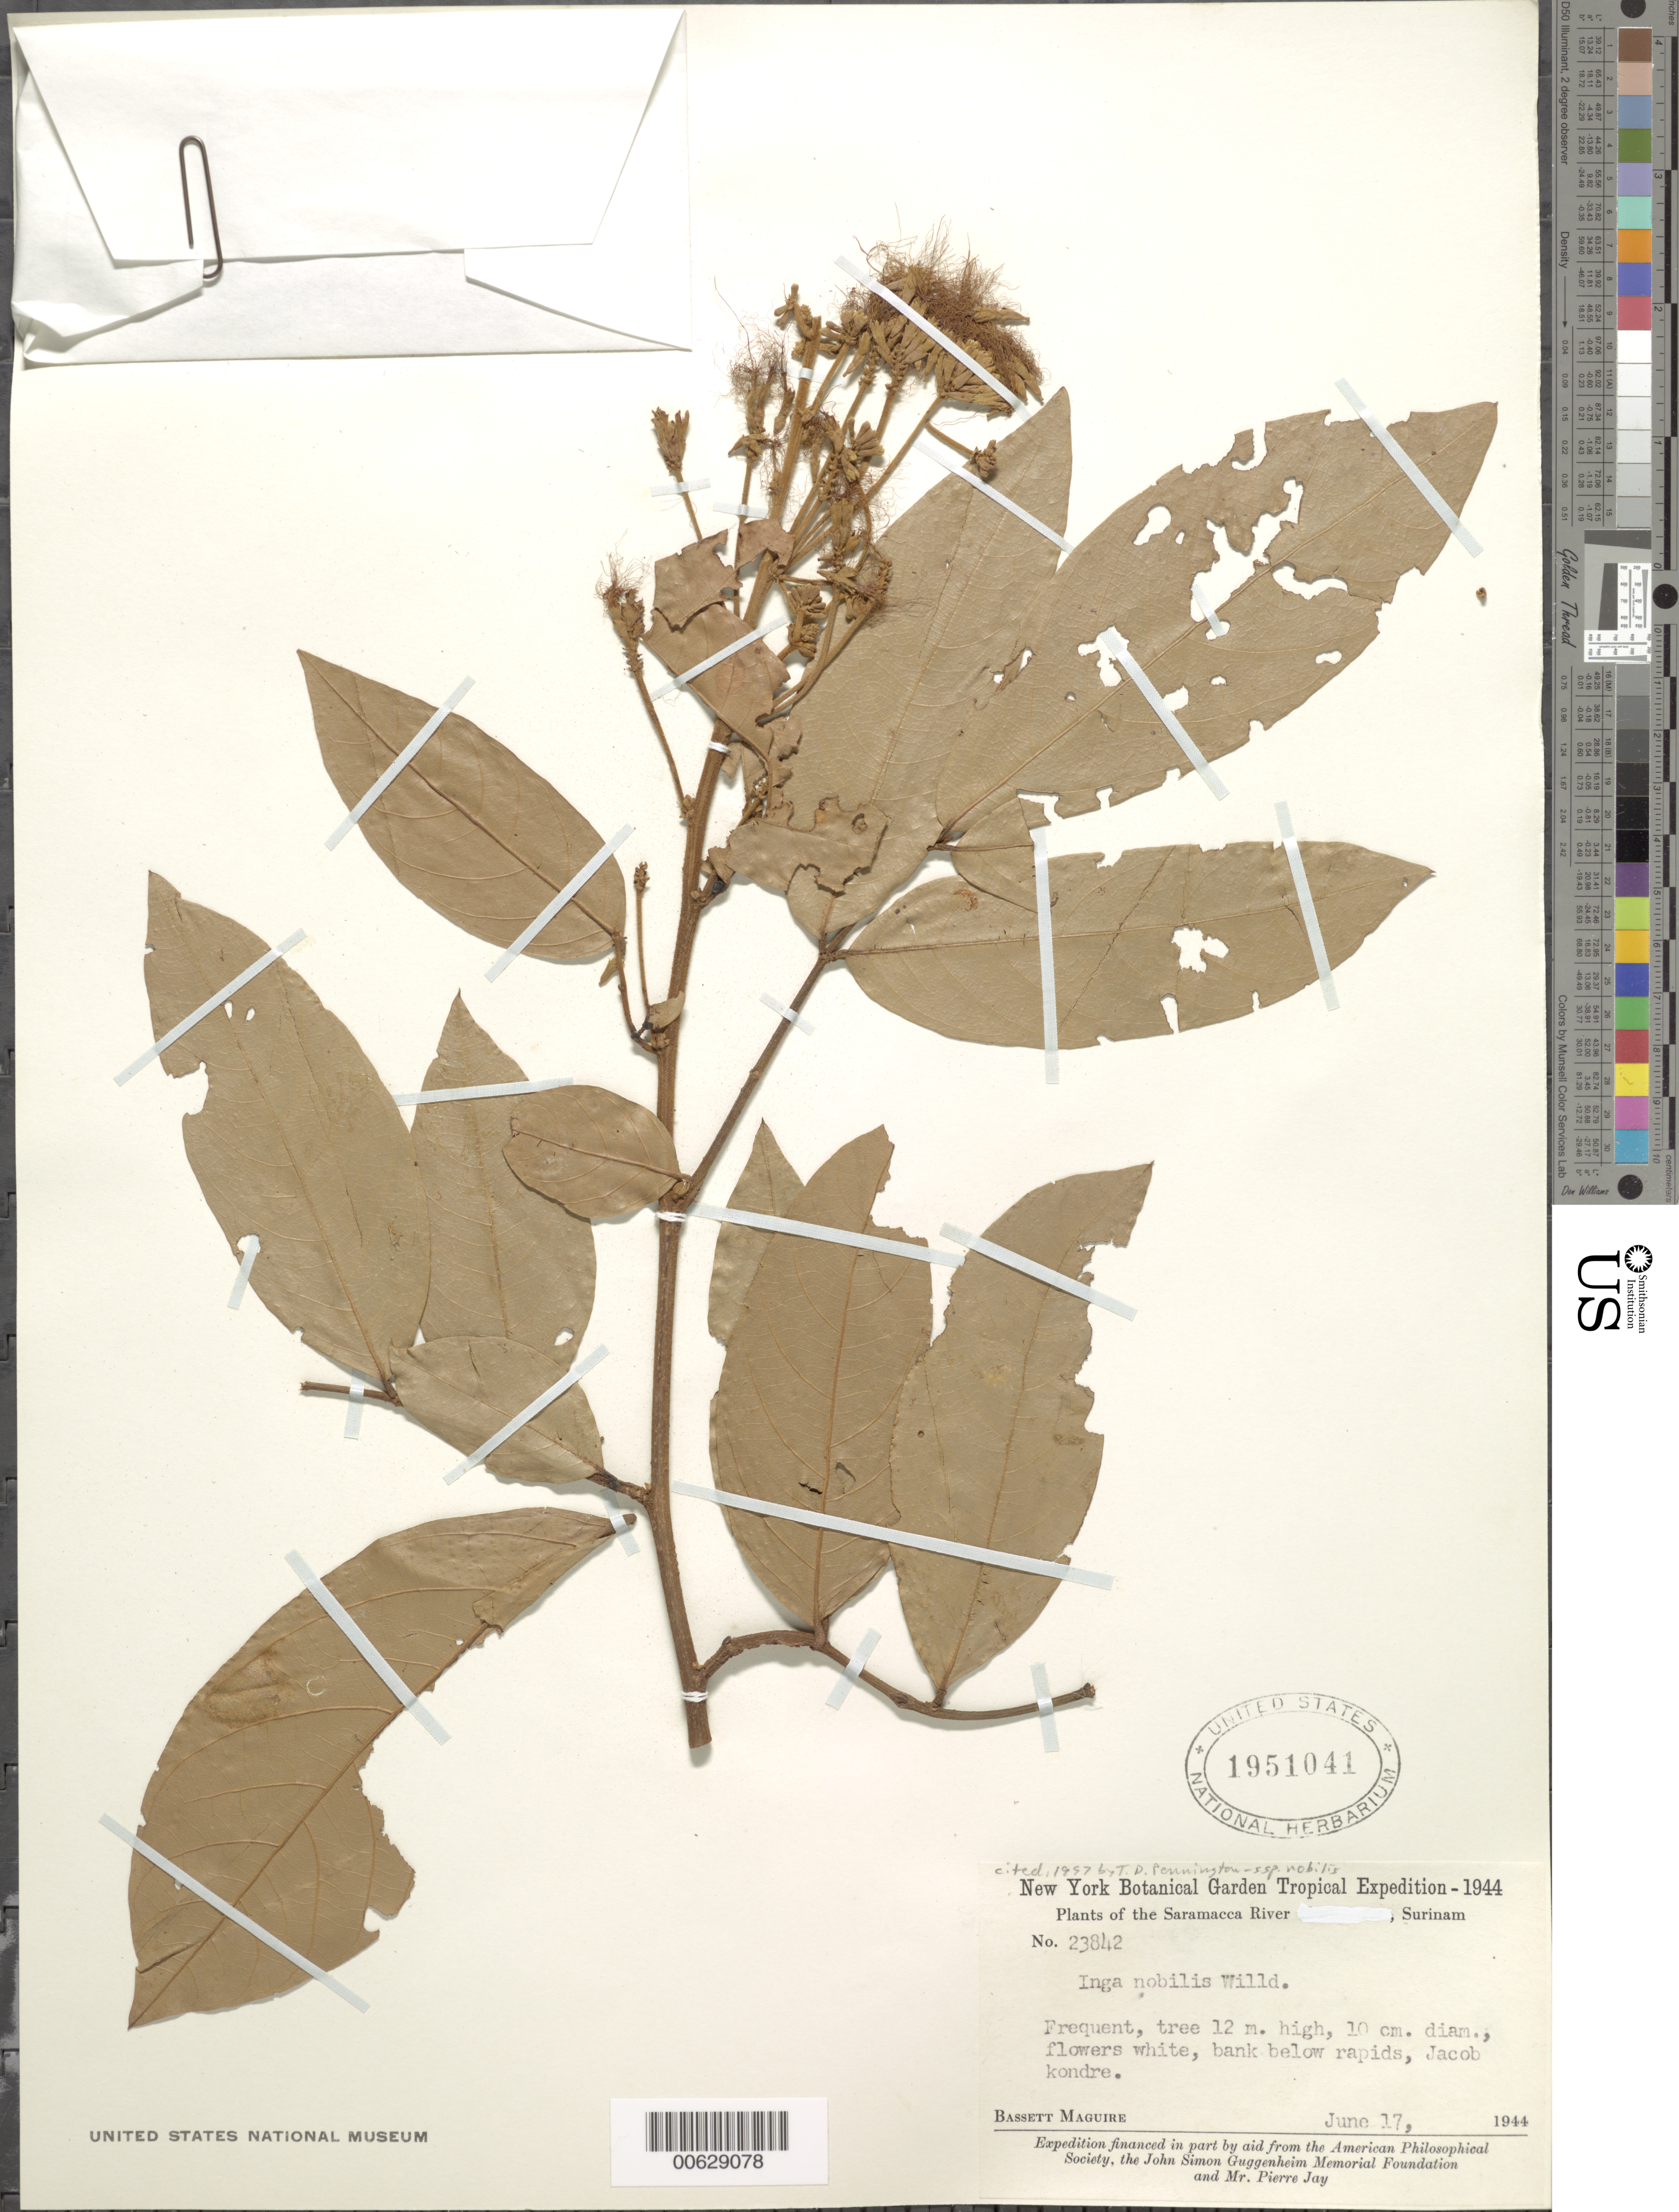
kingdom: Plantae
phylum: Tracheophyta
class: Magnoliopsida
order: Fabales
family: Fabaceae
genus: Inga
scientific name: Inga nobilis subsp. nobilis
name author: Willd.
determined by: Pennington, T. D., (K)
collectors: B. Maguire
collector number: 23842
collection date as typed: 17-Jun-44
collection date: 1944-06-17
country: Suriname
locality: Jacob Kondre village, Saramacca River headwaters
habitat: Bank below rapids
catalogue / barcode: US 1951041